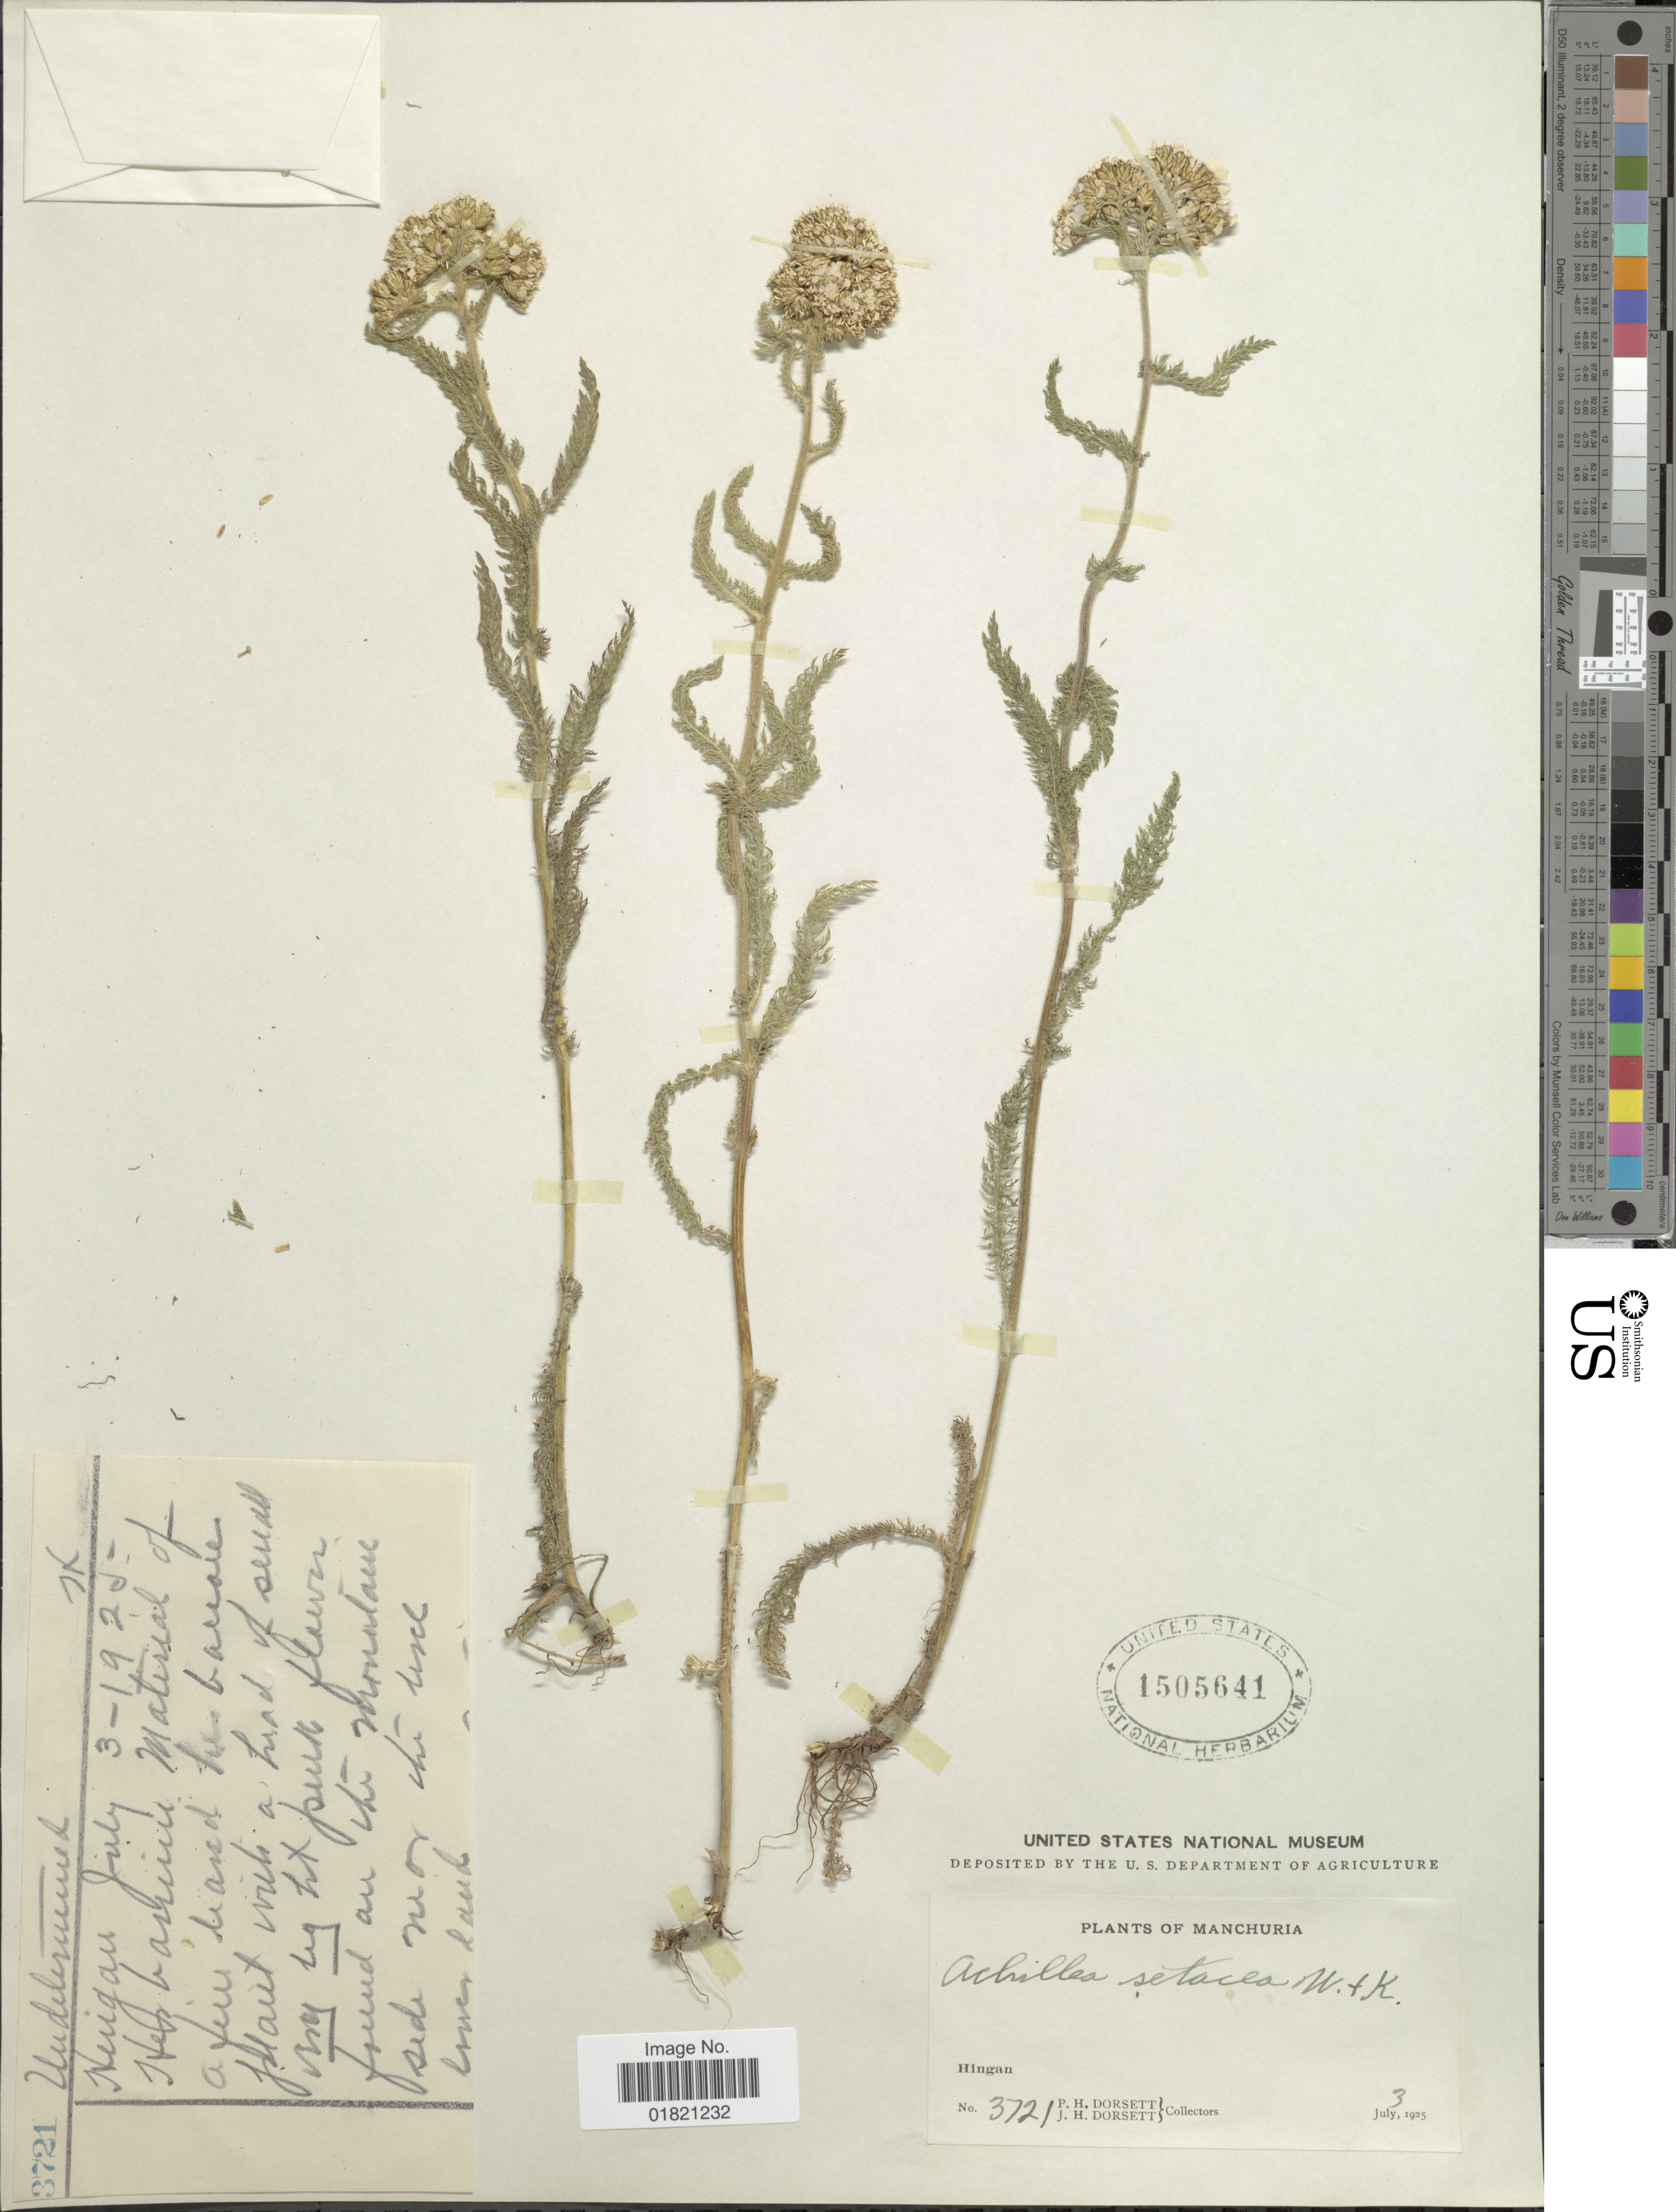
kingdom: Plantae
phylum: Tracheophyta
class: Magnoliopsida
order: Asterales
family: Asteraceae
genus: Achillea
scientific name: Achillea setacea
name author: Waldst. & Kit.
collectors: P. H. Dorsett & J. Dorsett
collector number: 3721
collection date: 1925-07-03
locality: Manchuria, Hingan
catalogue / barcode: US 1505641